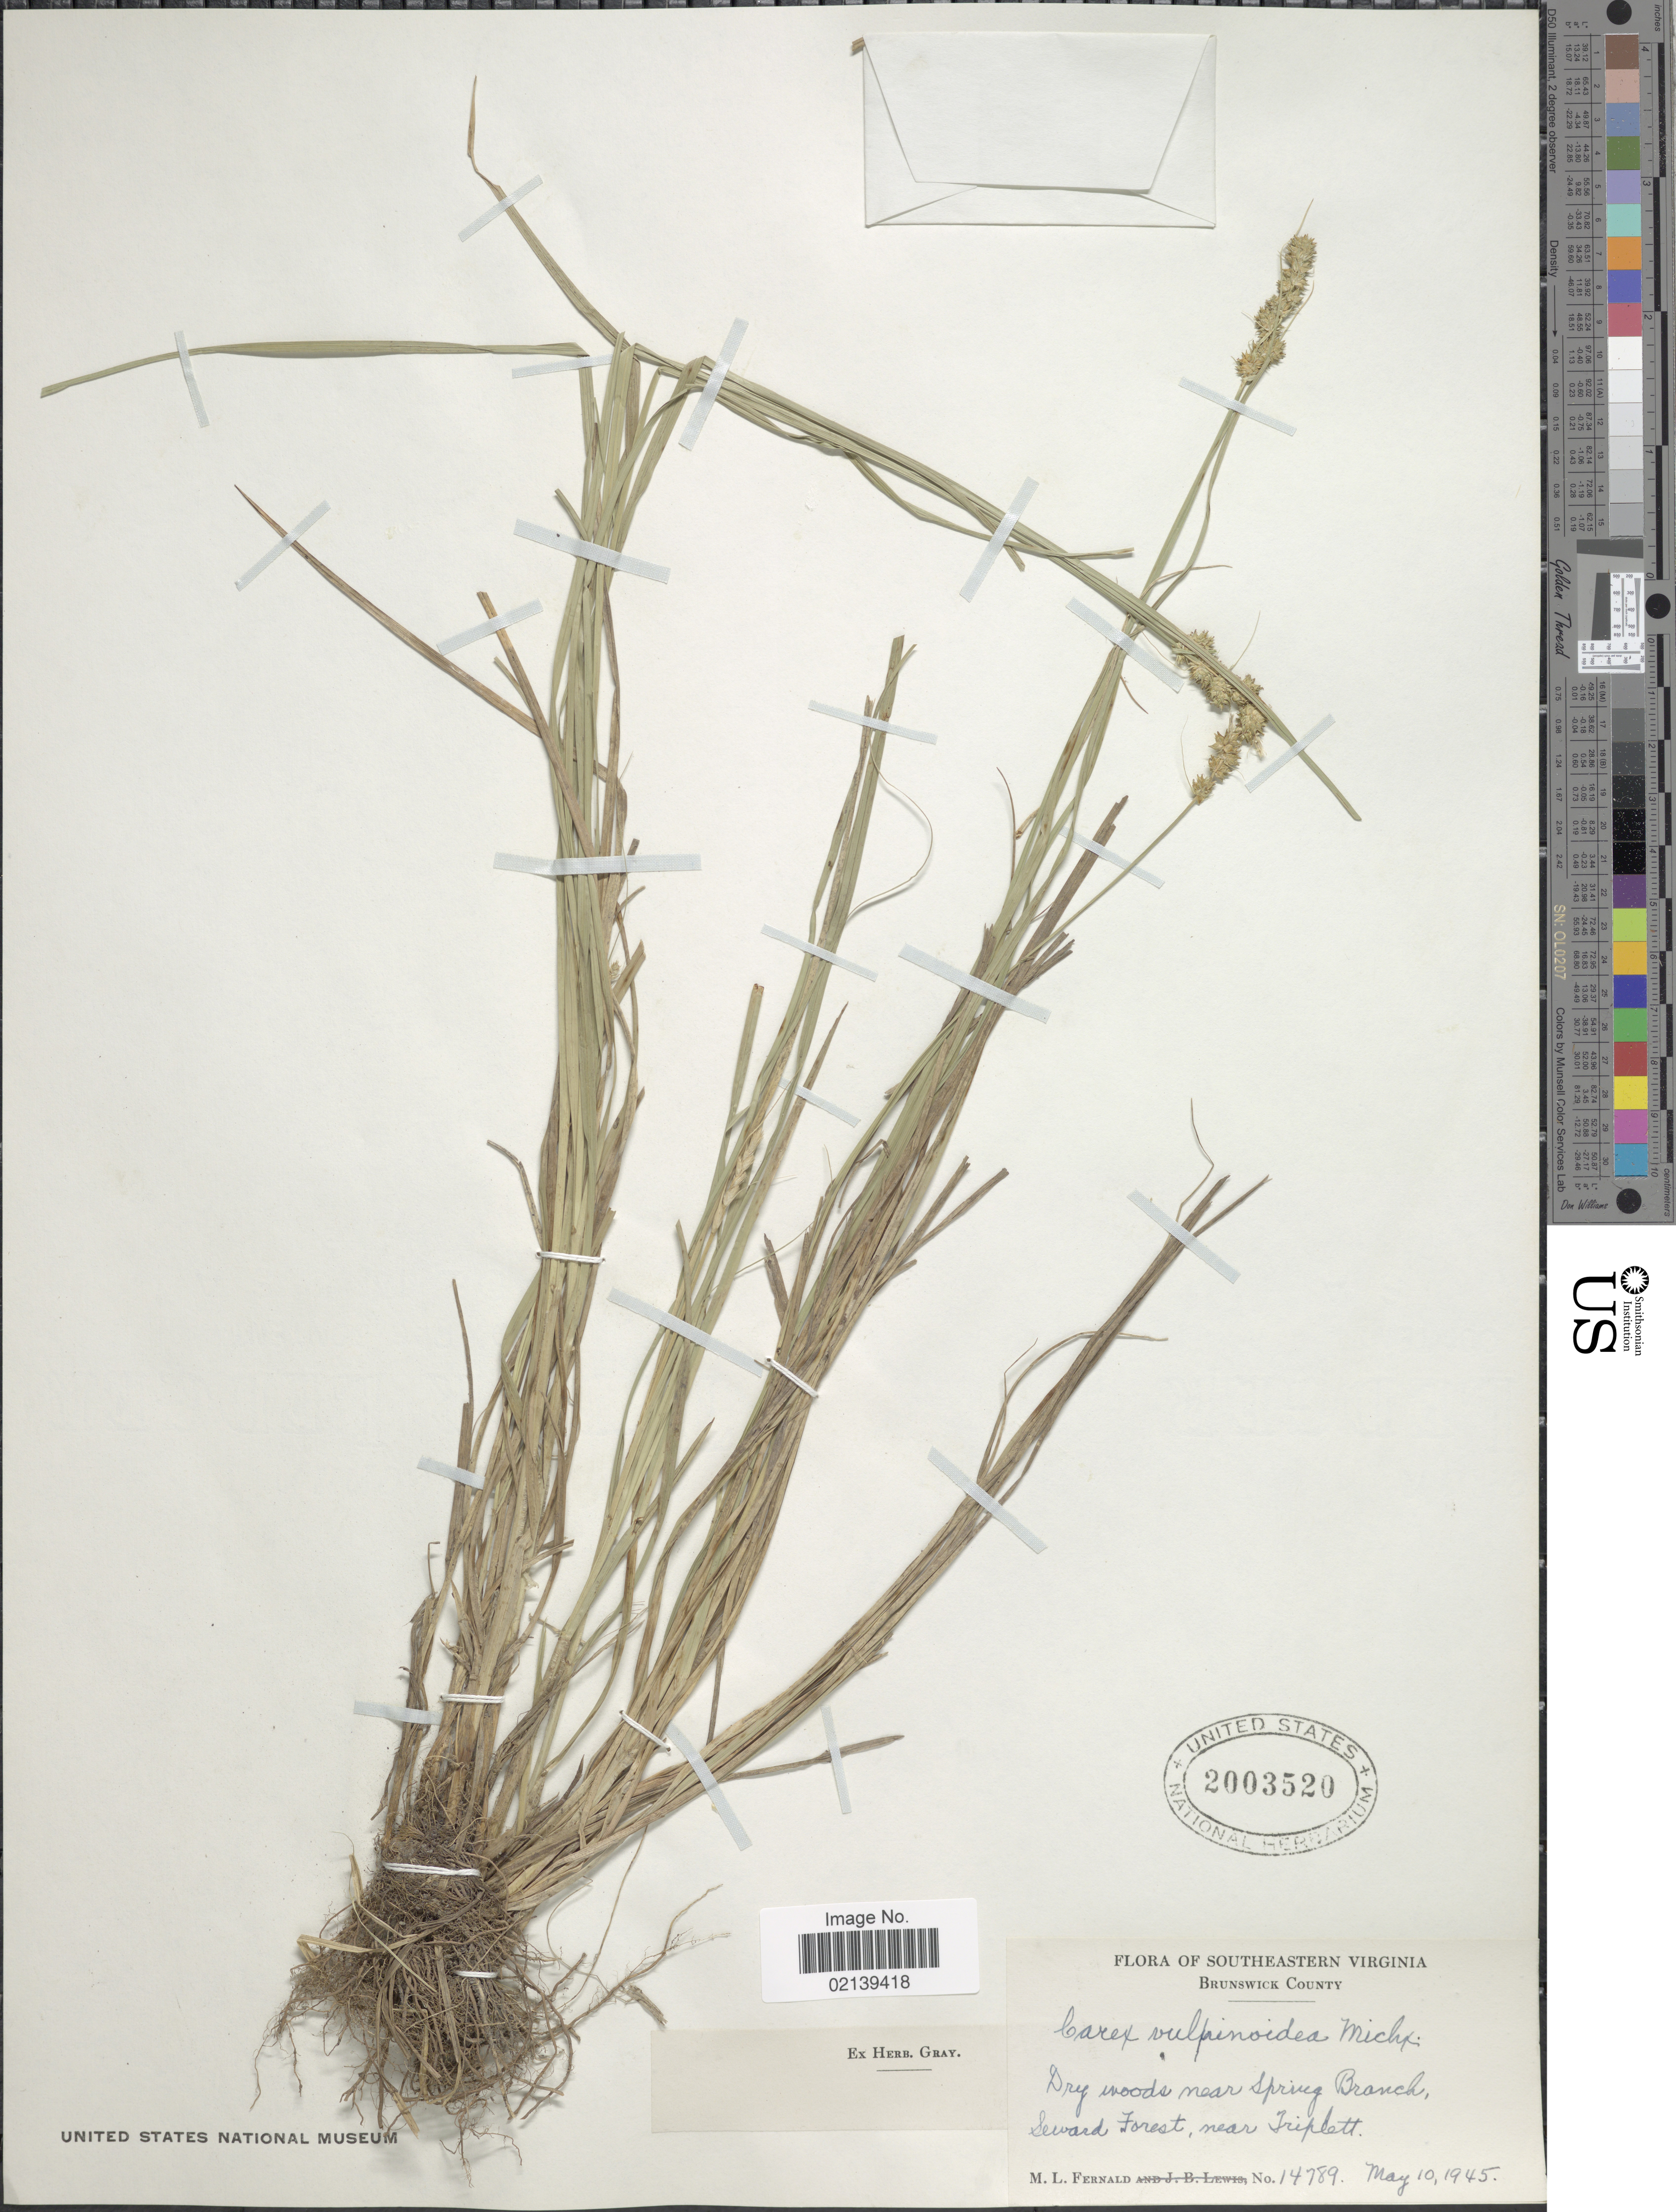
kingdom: Plantae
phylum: Tracheophyta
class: Liliopsida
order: Poales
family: Cyperaceae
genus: Carex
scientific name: Carex vulpinoidea Michx.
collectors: M. L. Fernald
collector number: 14789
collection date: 1945-05-10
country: United States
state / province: Virginia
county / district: Brunswick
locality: Southeastern Virginia, Brunswick County, Dry woods near Spring Branch, Seward Forest, near Triplett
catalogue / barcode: US 2003520